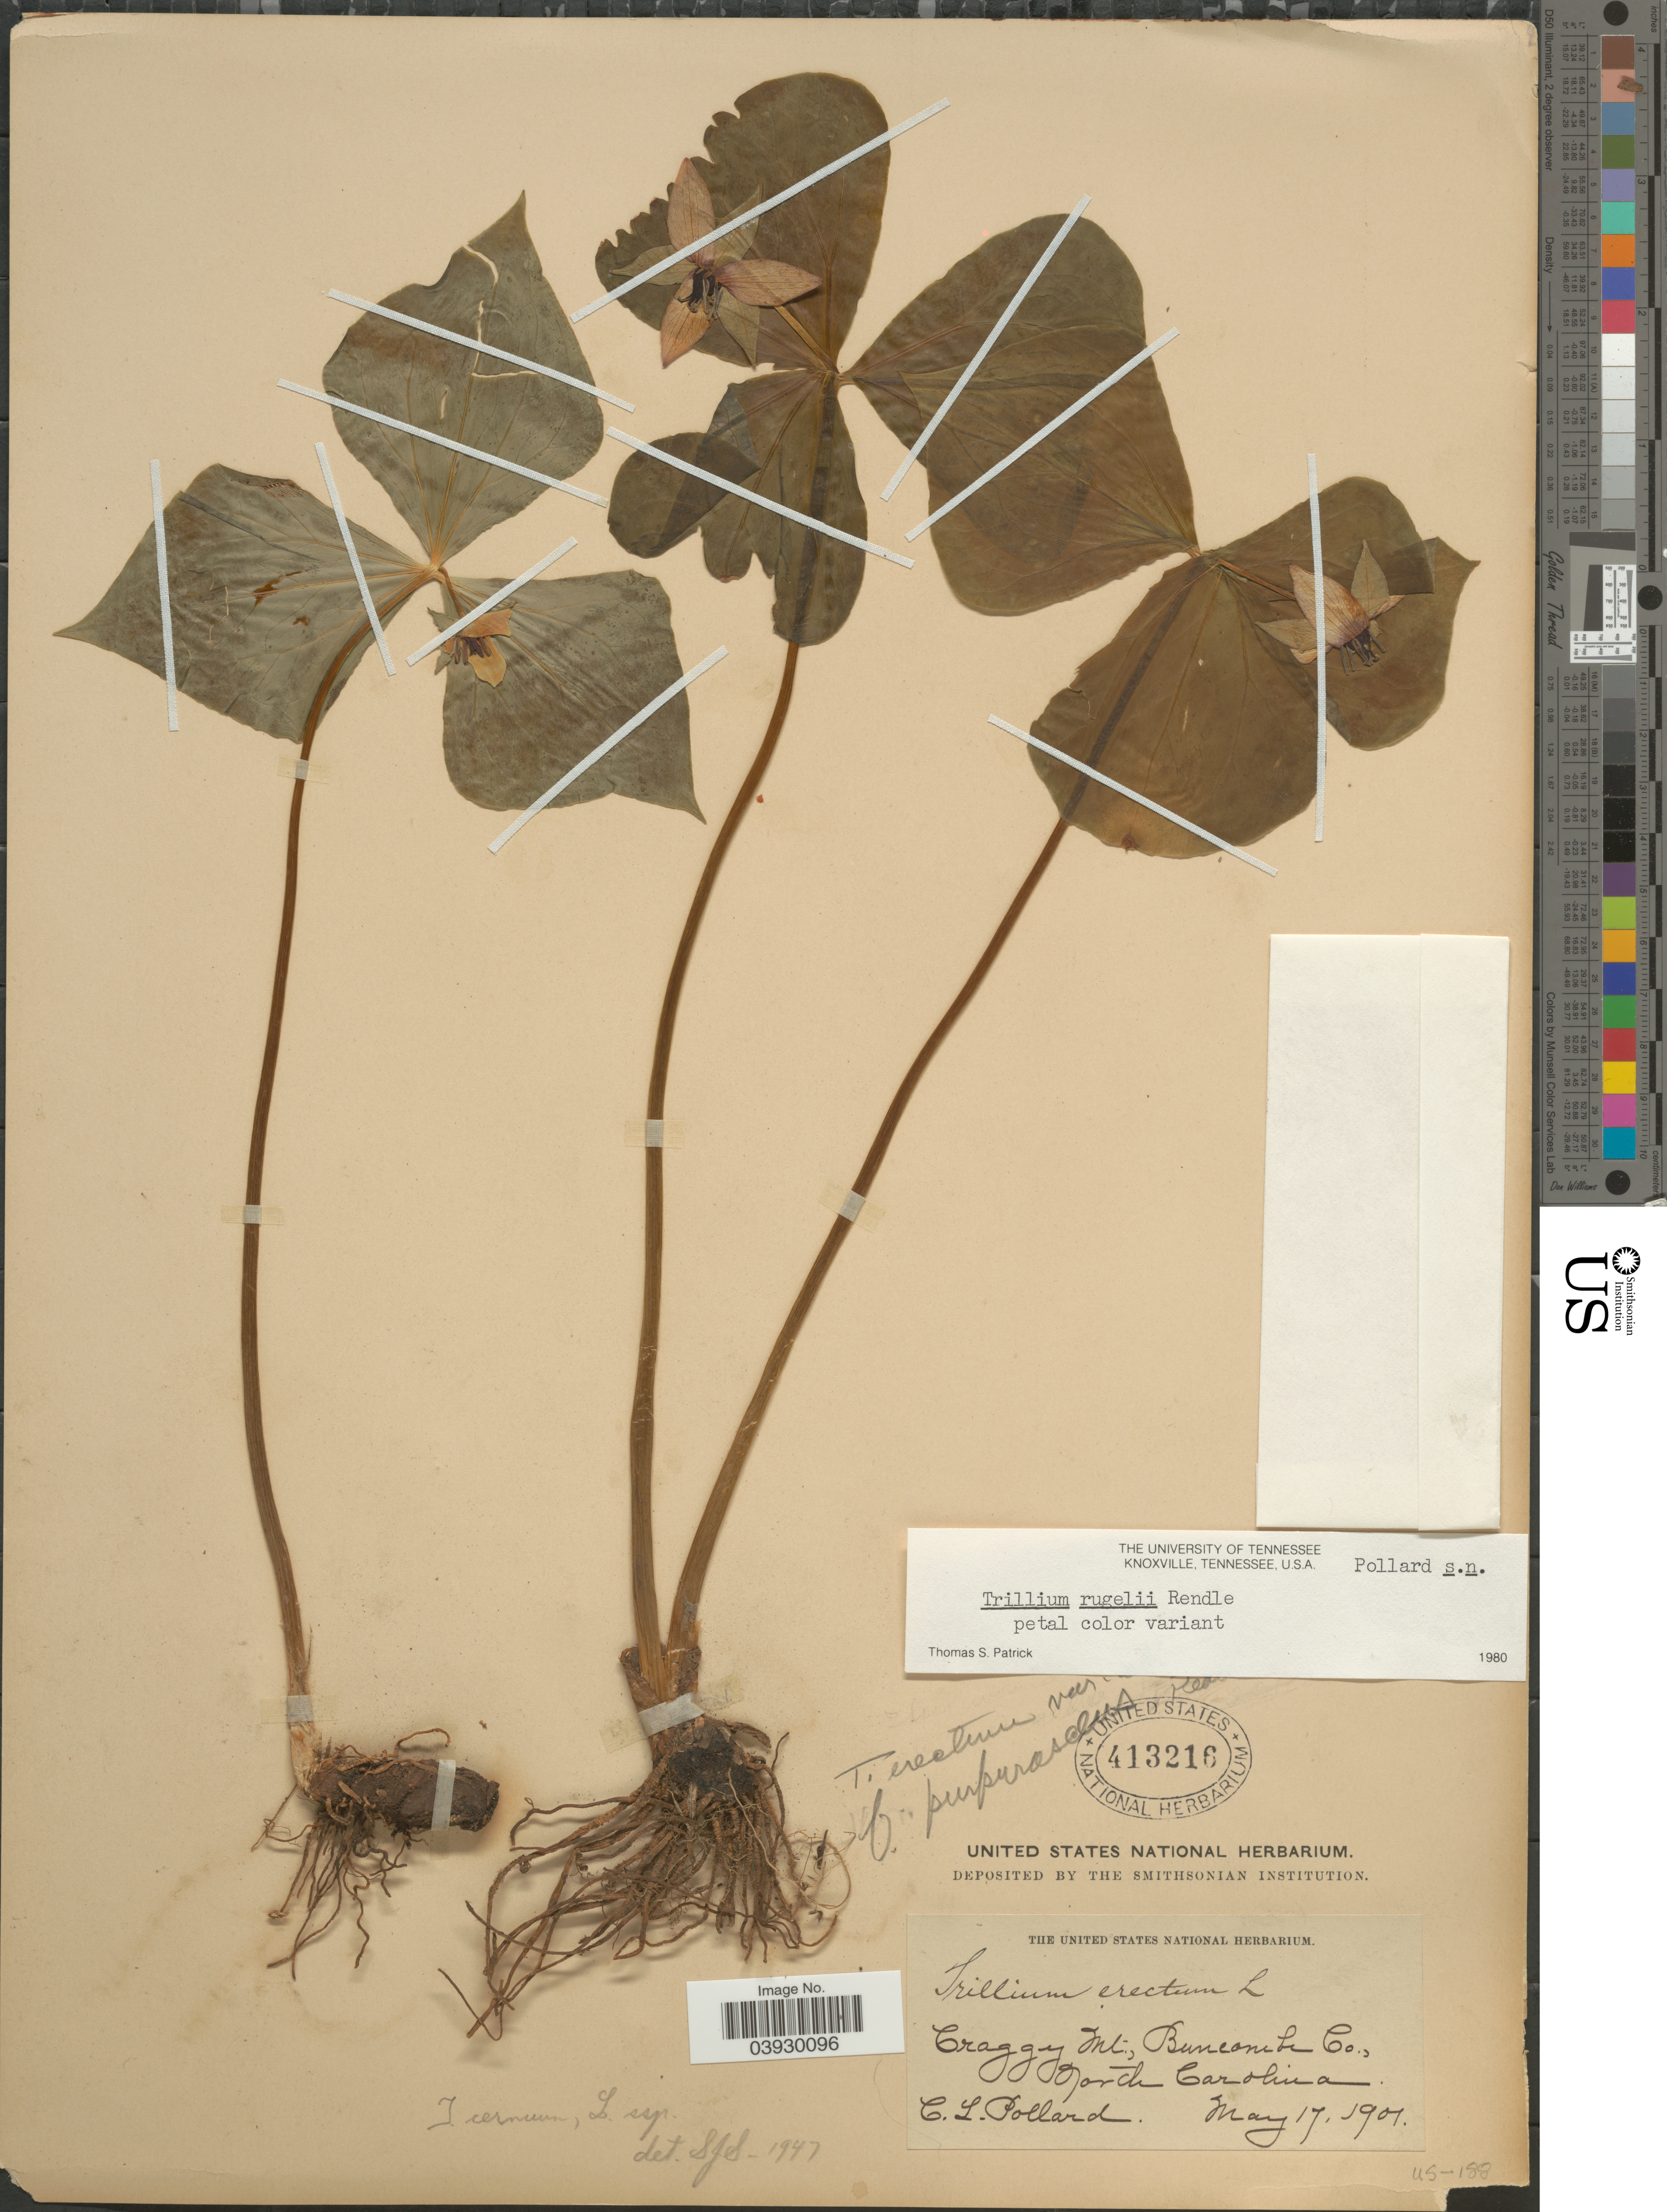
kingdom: Plantae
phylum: Tracheophyta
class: Liliopsida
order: Liliales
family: Melanthiaceae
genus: Trillium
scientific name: Trillium rugelii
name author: Rendle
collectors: C. L. Pollard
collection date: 1901-05-17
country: United States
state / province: North Carolina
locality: Craggy Mt., Buncombe Co.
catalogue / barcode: US 413216